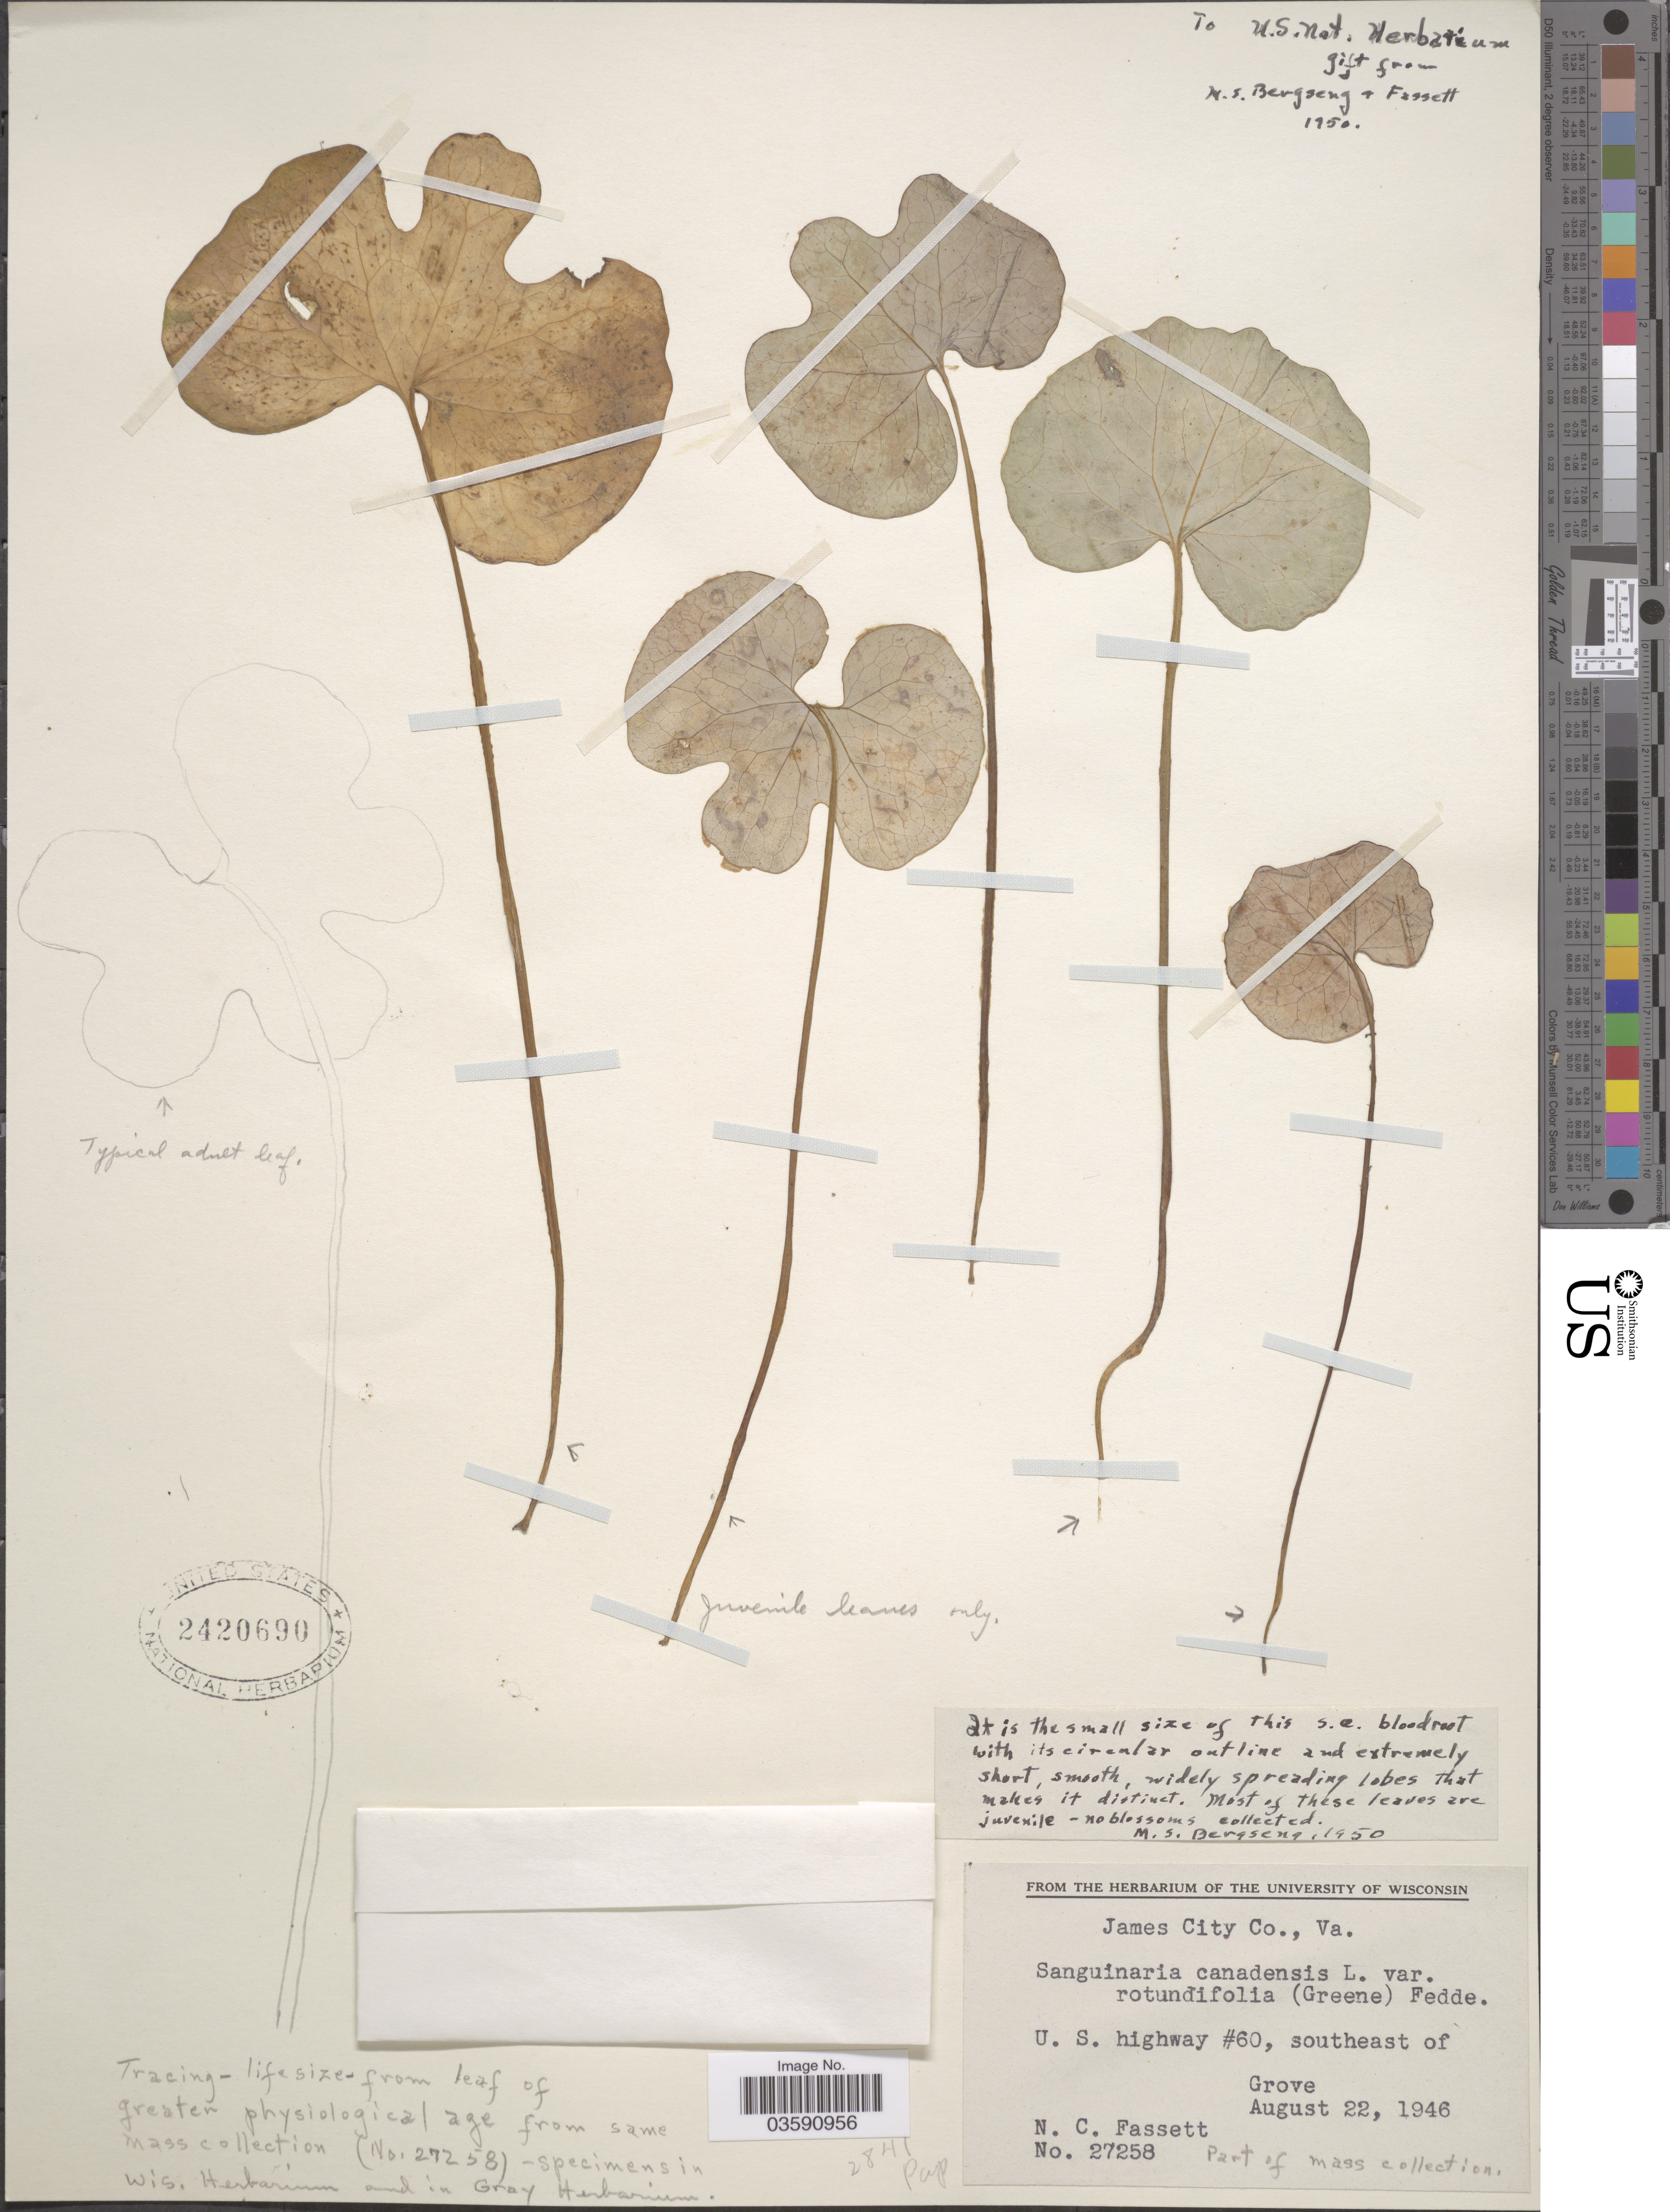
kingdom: Plantae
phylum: Tracheophyta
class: Magnoliopsida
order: Ranunculales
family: Papaveraceae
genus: Sanguinaria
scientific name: Sanguinaria canadensis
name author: L.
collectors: N. C. Fassett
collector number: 27258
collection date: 1946-08-22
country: United States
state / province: Virginia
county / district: James City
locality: James City Co. U.S. highway #60, southeast of Grove.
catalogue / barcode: US 2420690